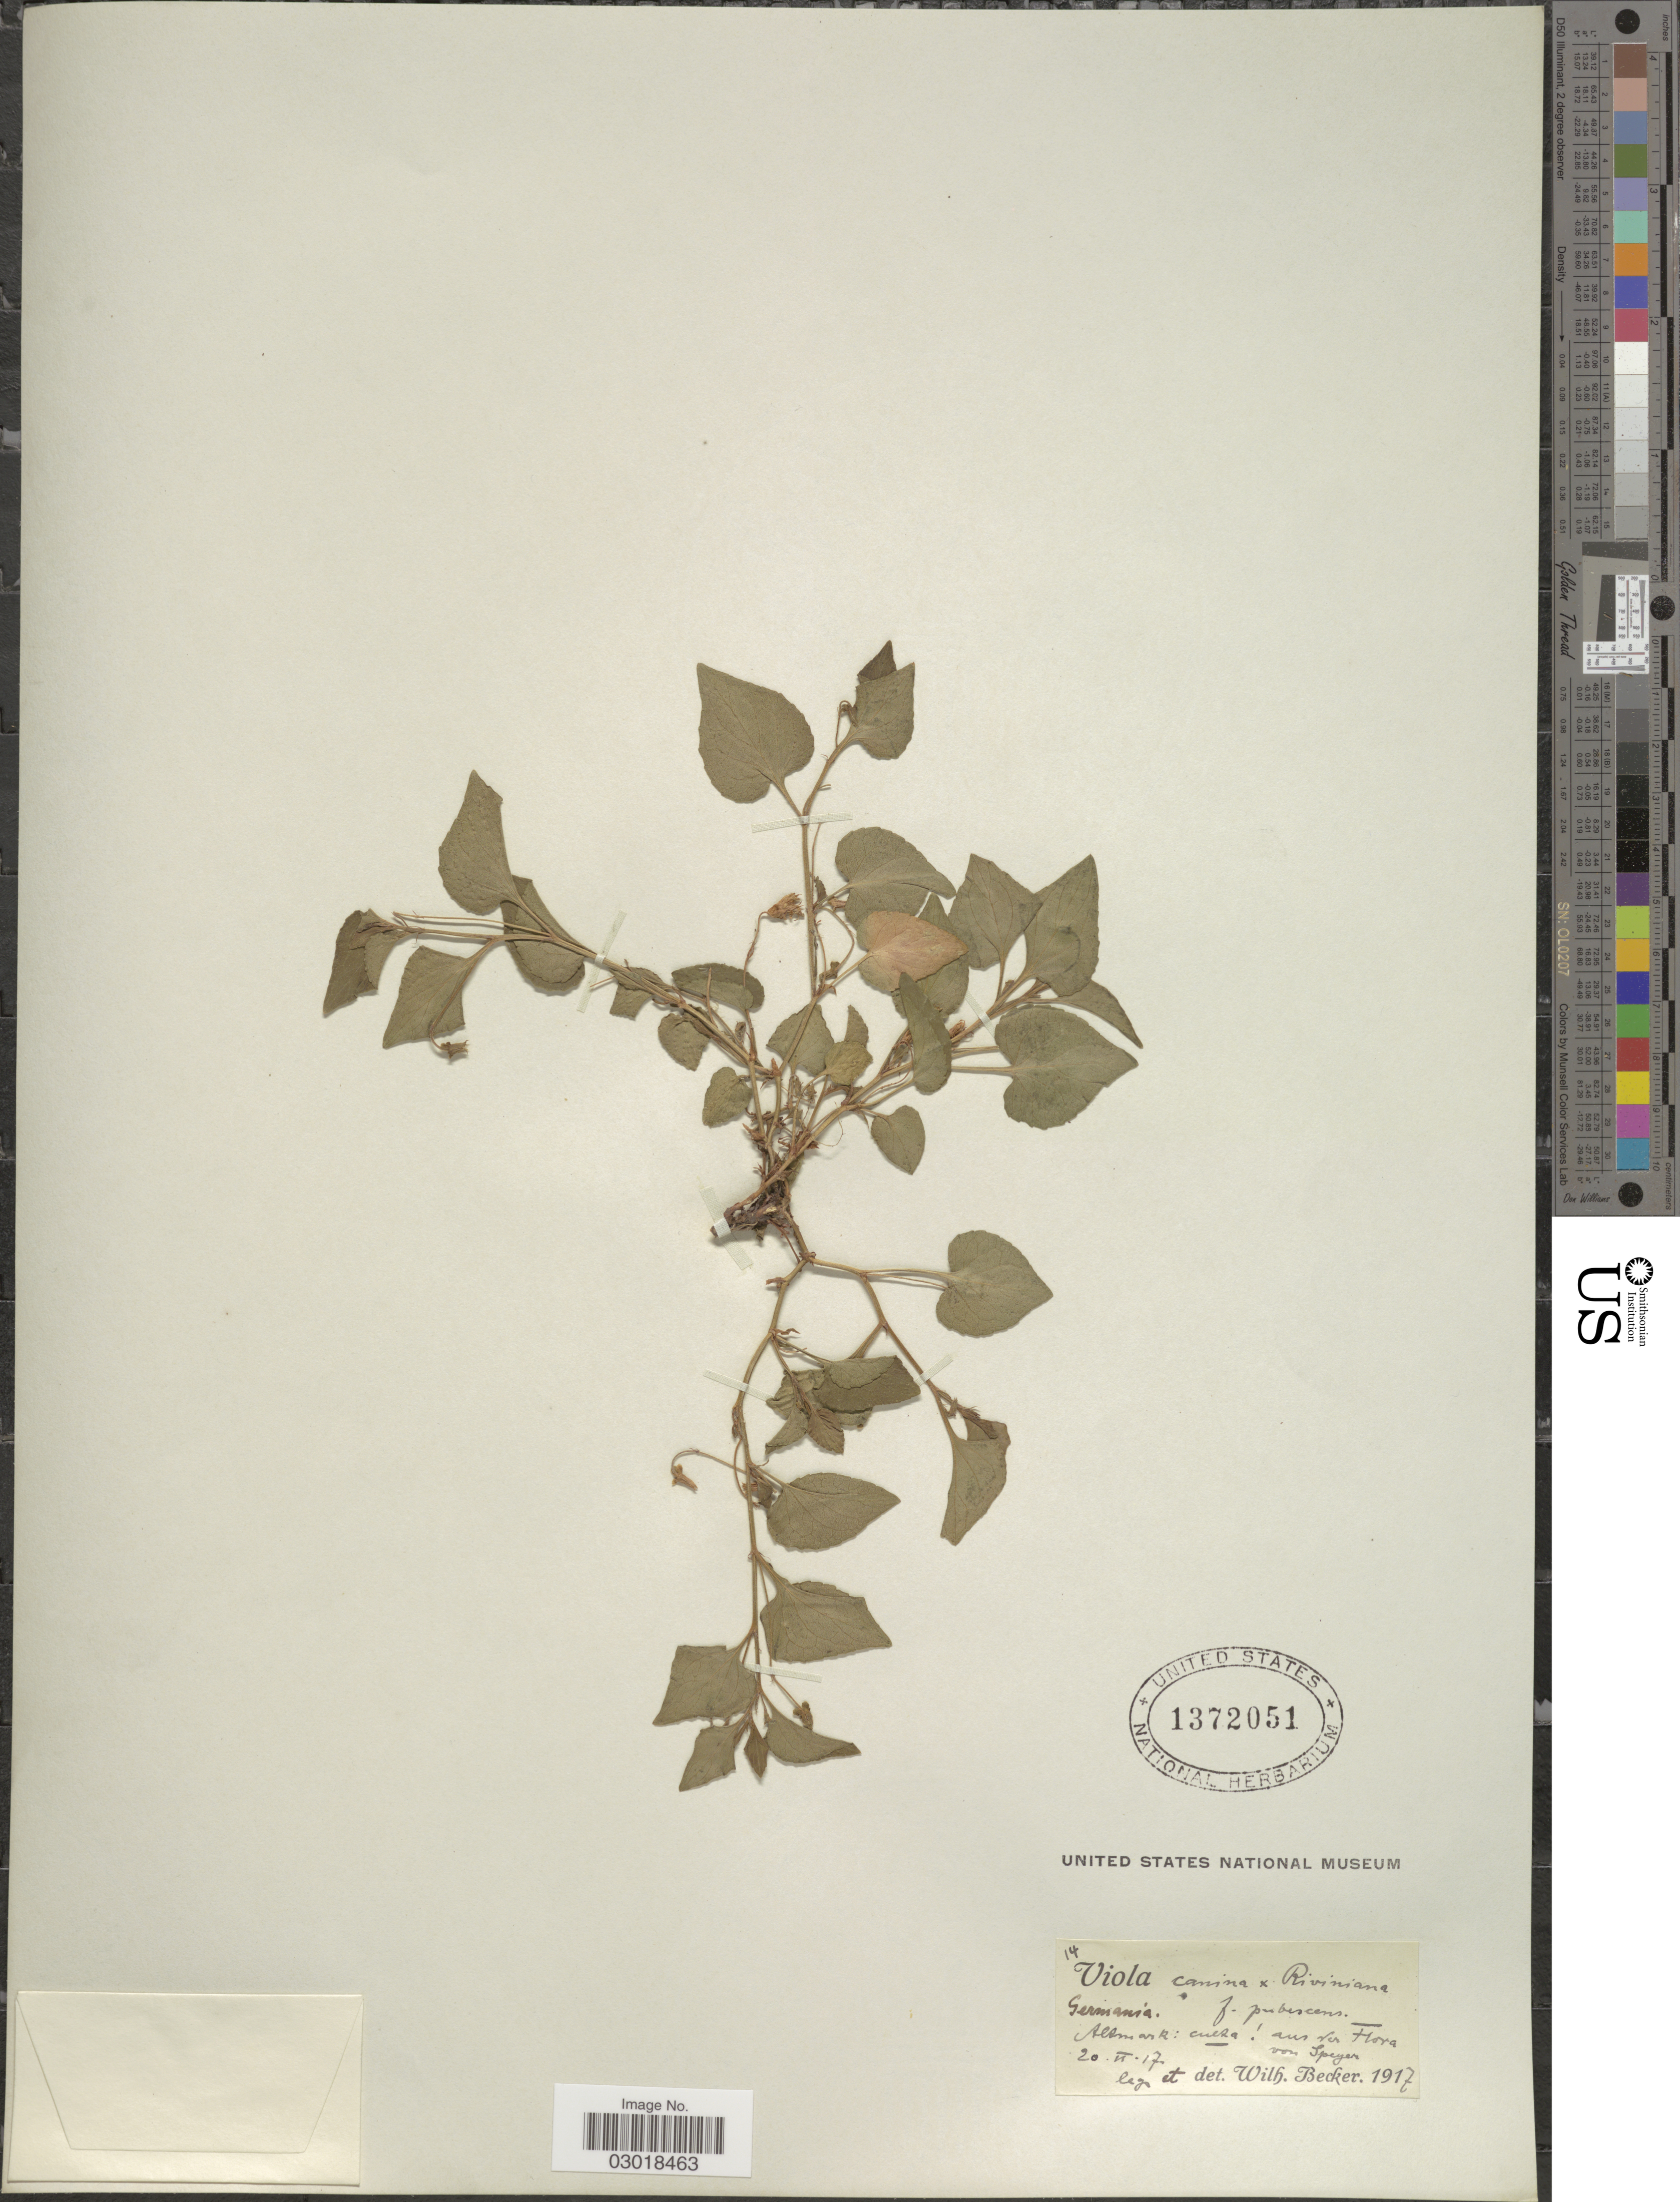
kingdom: Plantae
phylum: Tracheophyta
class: Magnoliopsida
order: Malpighiales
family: Violaceae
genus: Viola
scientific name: Viola canina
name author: L.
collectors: W. Becker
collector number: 14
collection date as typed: Transcribed d/m/y: 20/6/17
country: Germany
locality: Altmark.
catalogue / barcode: US 1372051